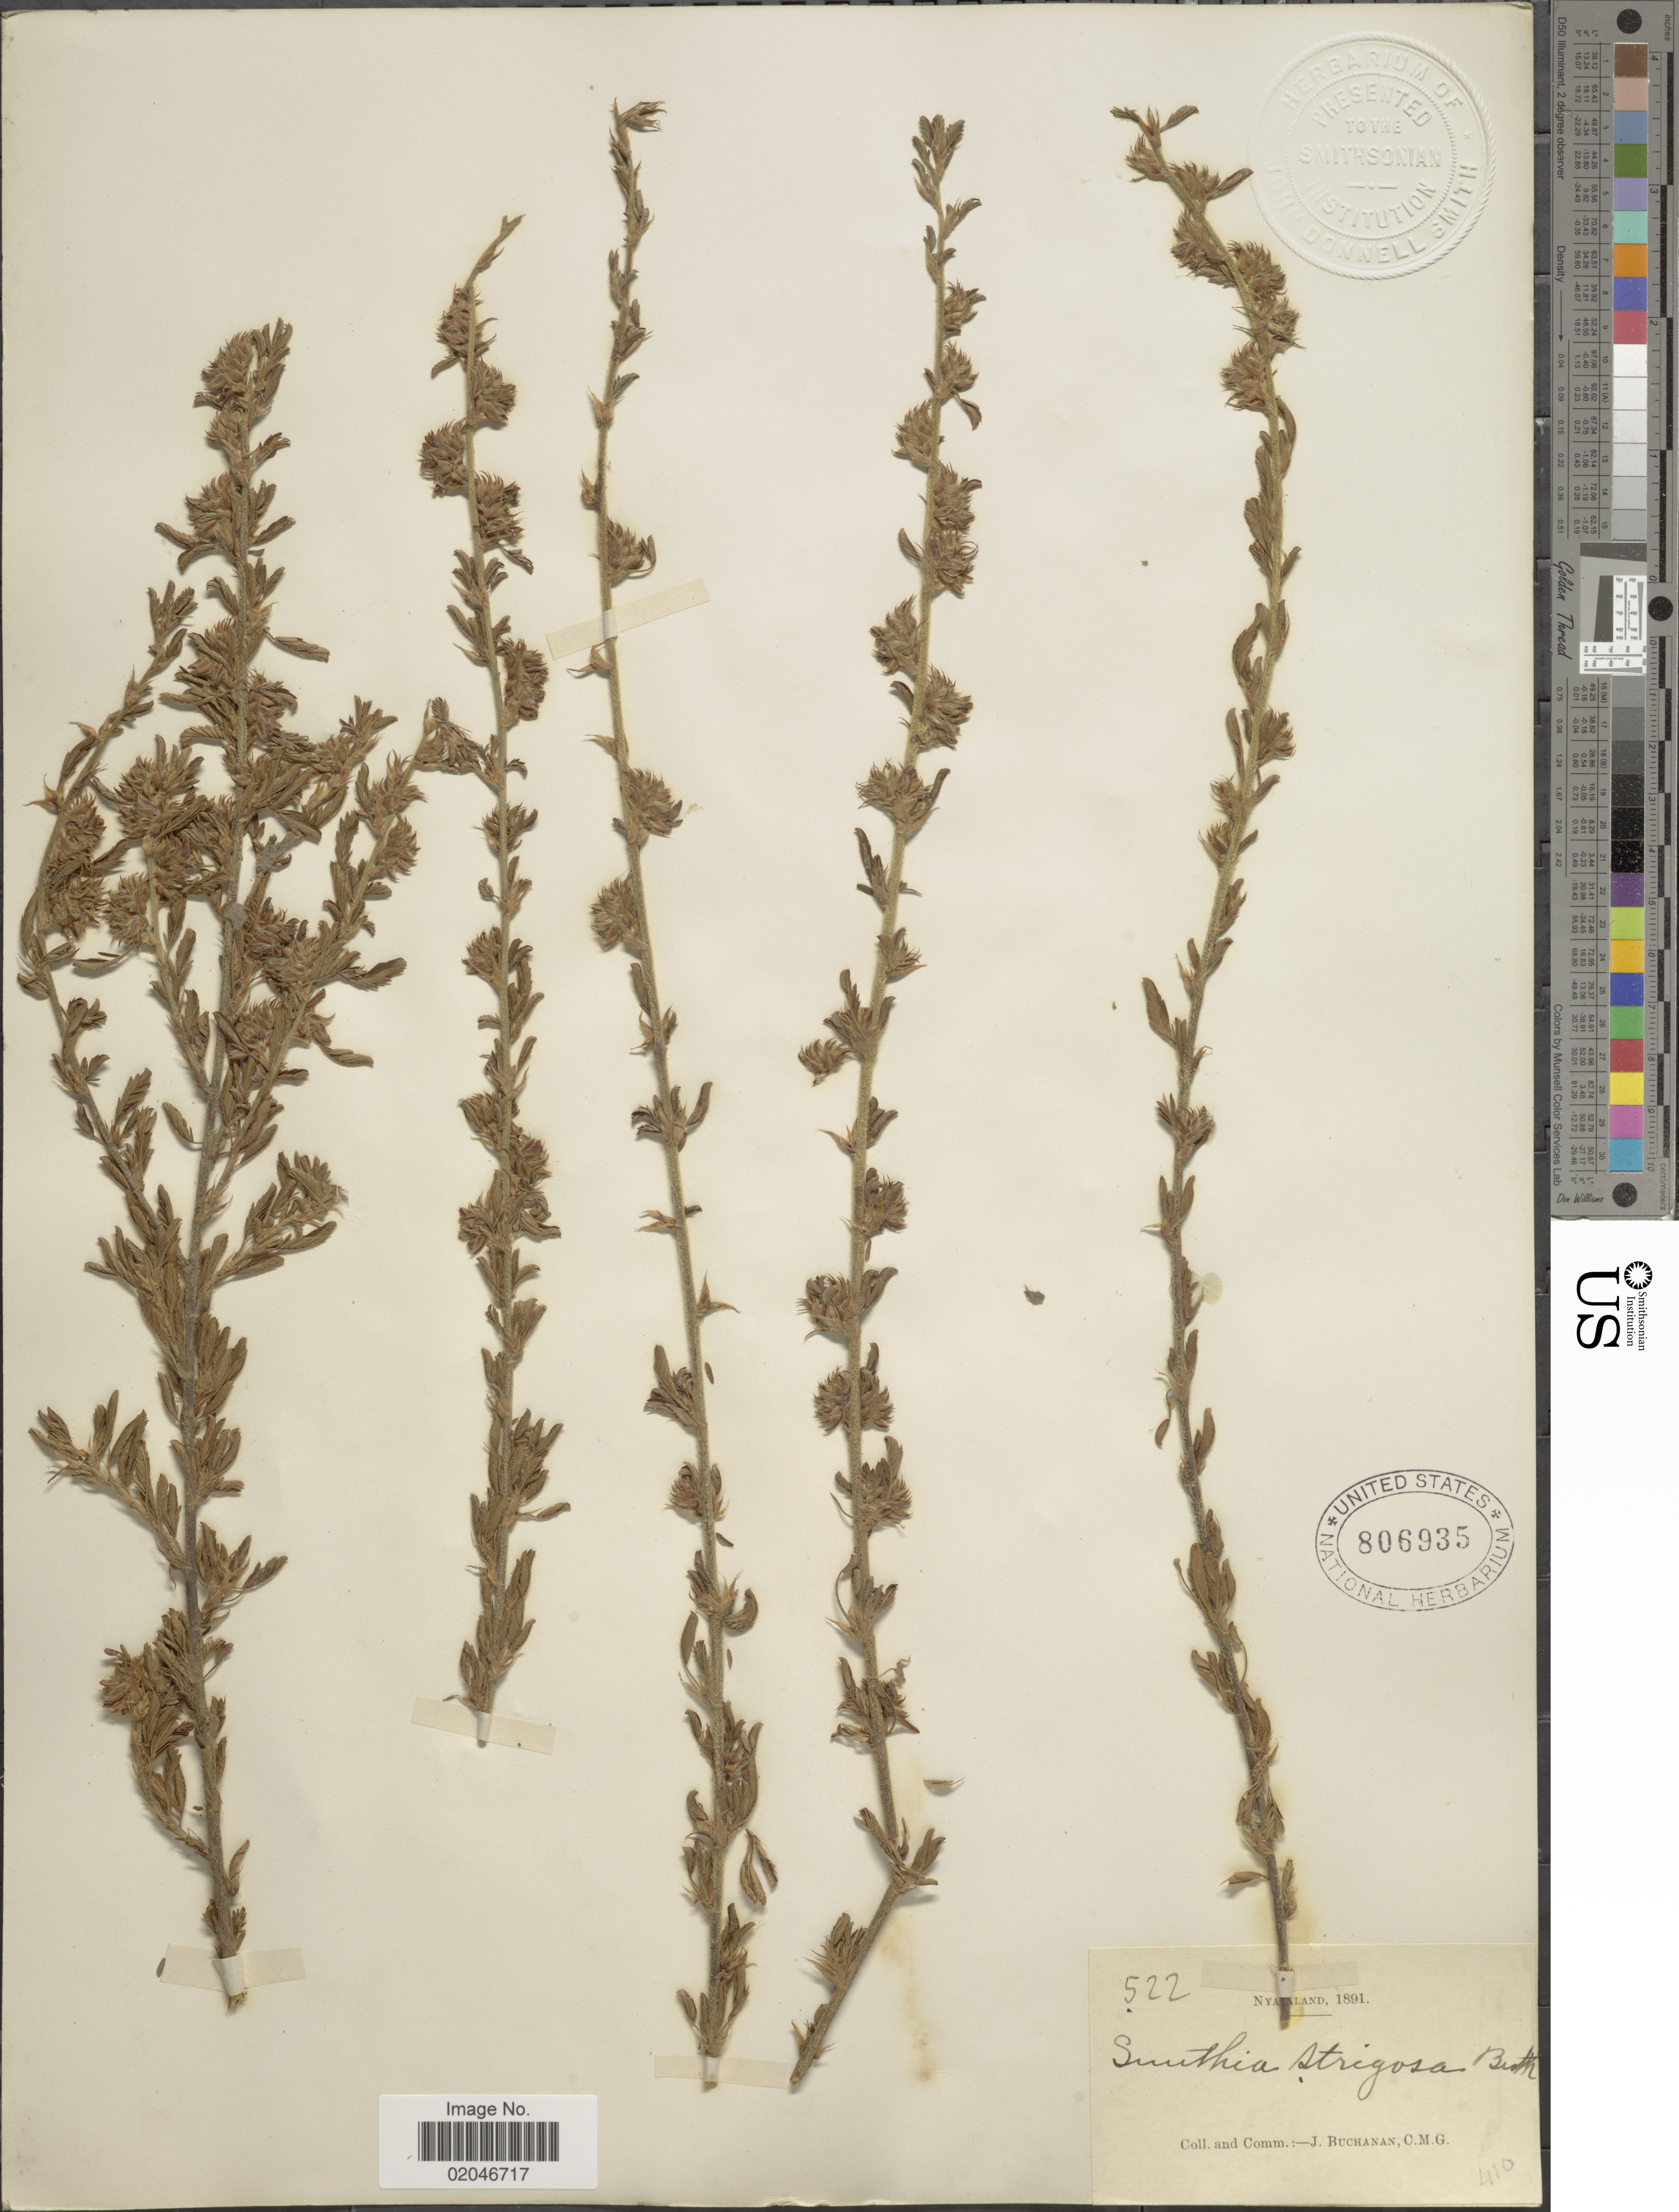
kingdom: Plantae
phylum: Tracheophyta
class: Magnoliopsida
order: Fabales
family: Fabaceae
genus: Kotschya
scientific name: Kotschya strigosa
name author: (Benth.) Dewit & P.A. Duvign.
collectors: J. Buchanan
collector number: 522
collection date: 1891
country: Malawi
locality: Nyasaland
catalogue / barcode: US 806935